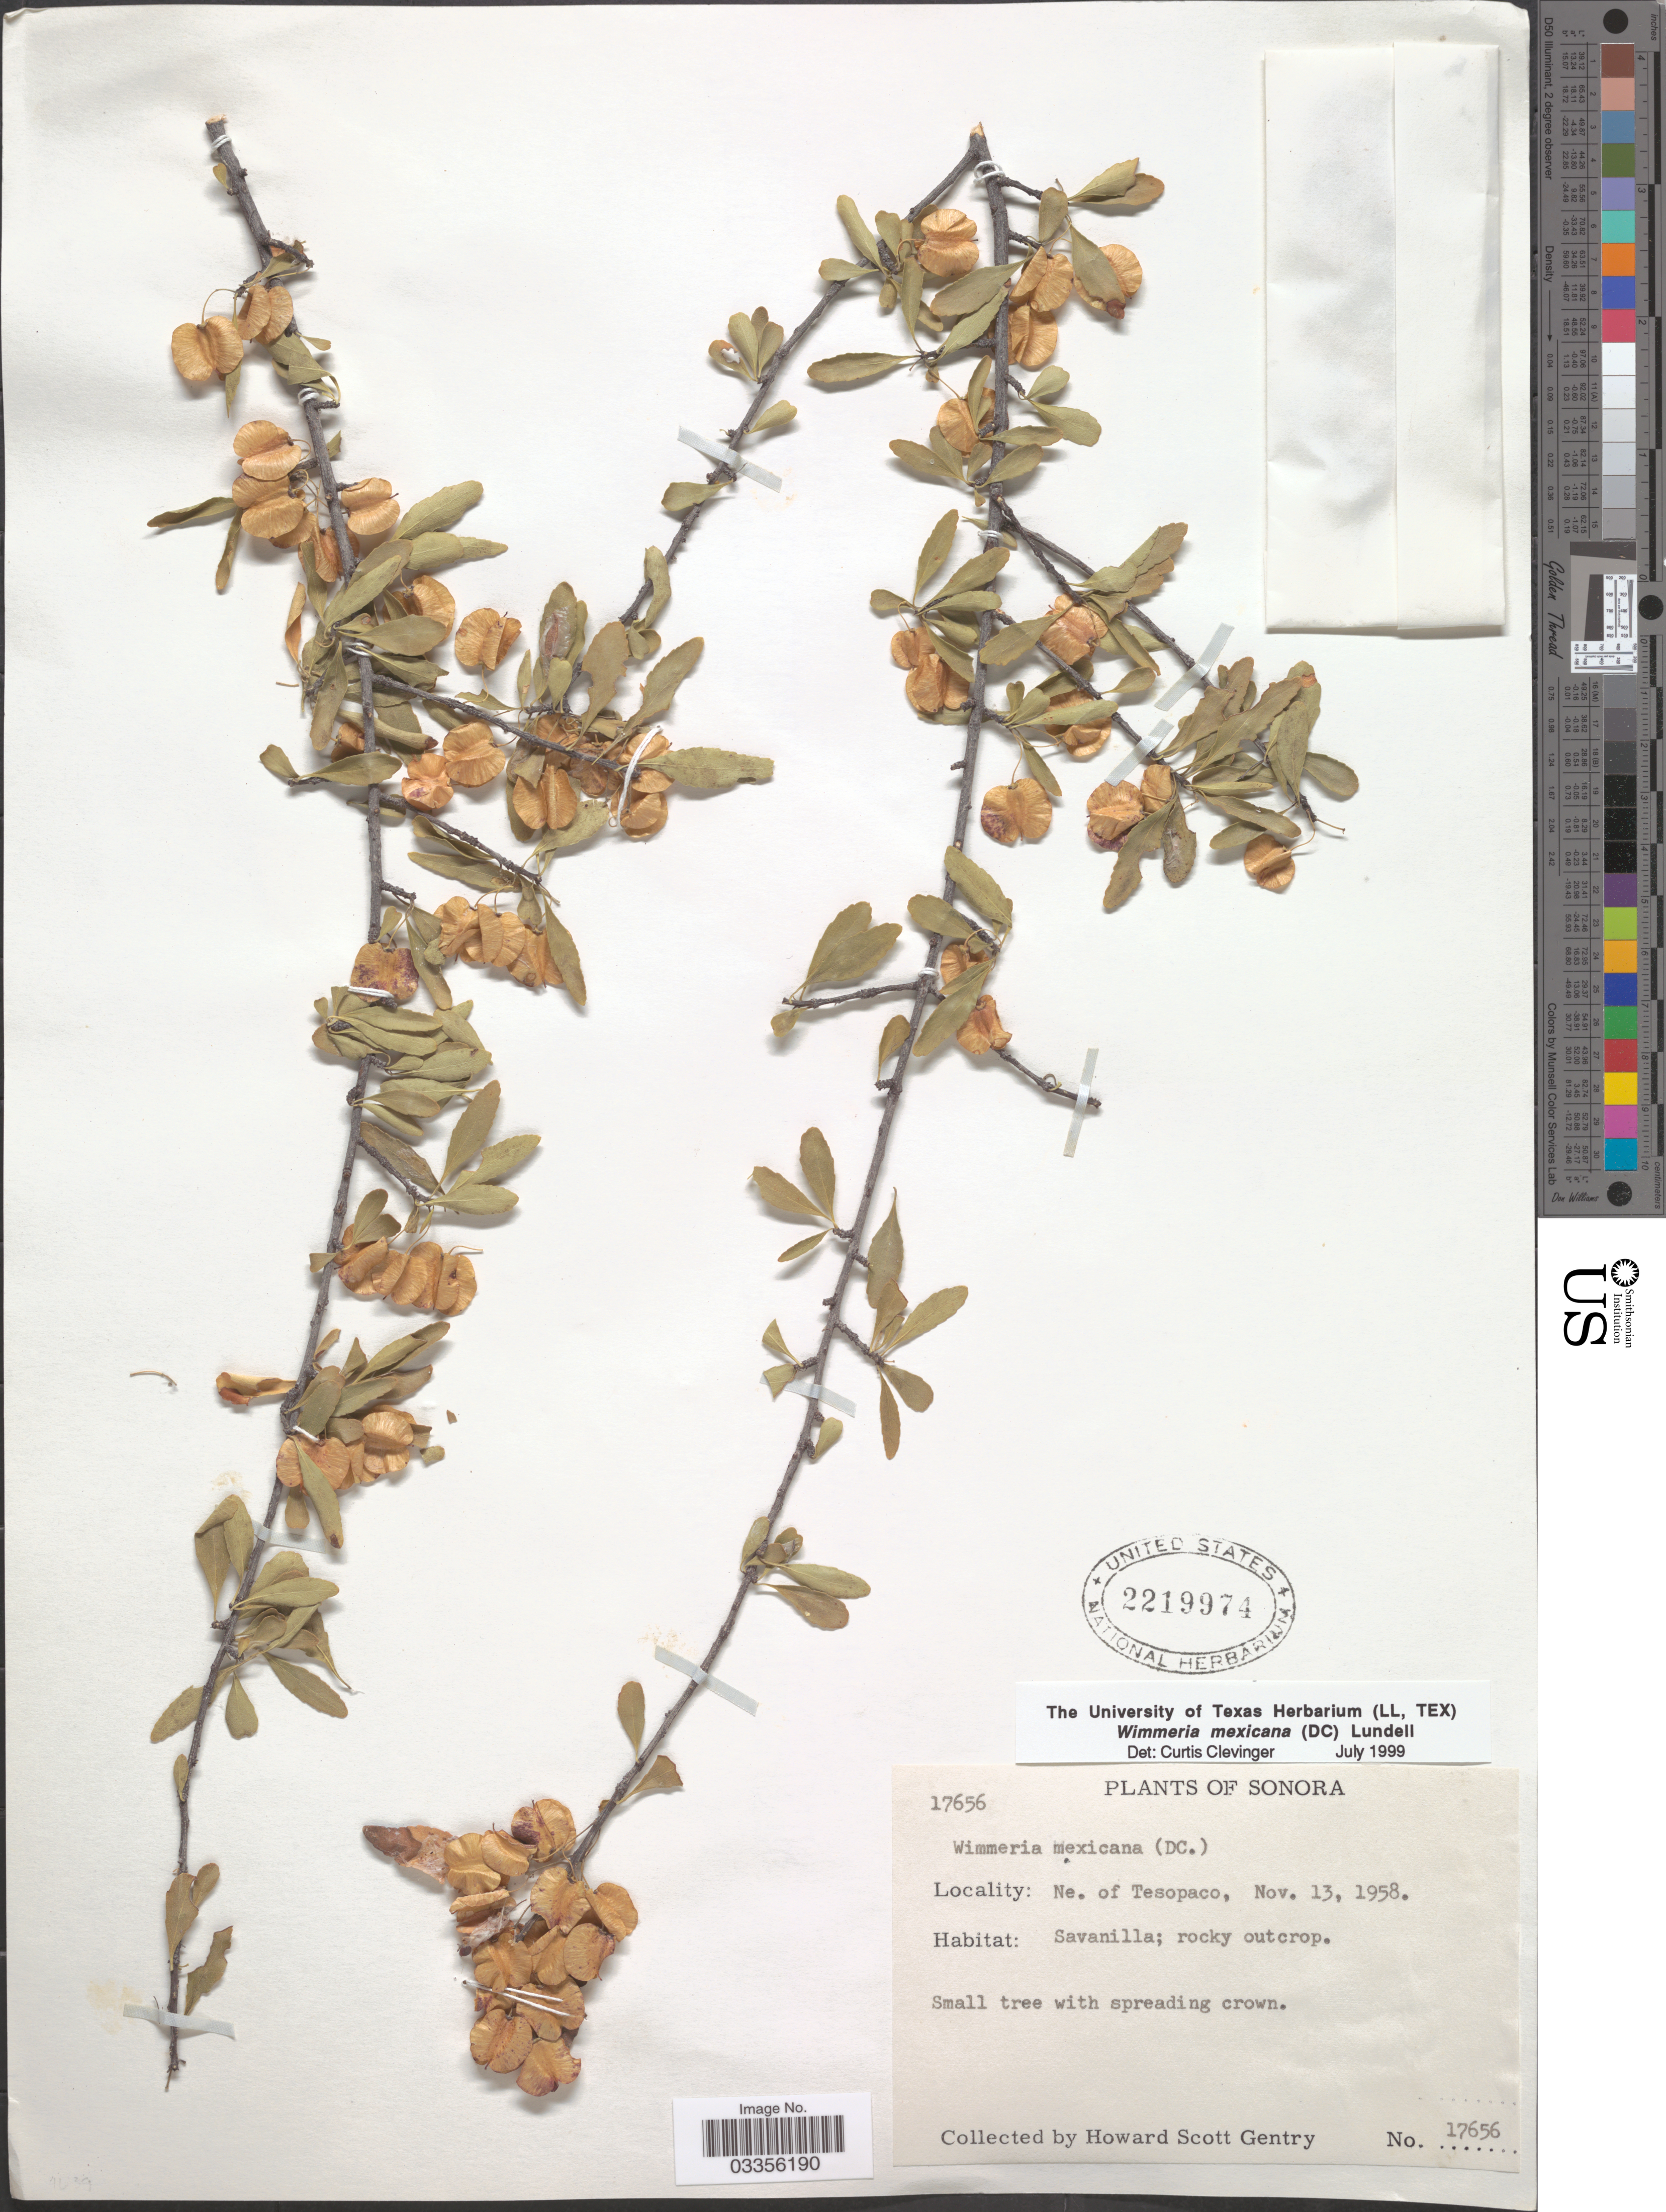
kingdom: Plantae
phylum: Tracheophyta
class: Magnoliopsida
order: Celastrales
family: Celastraceae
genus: Wimmeria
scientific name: Wimmeria mexicana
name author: (DC.) Lundell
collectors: H. S. Gentry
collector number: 17656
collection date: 1958-11-13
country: Mexico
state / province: Sonora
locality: Ne. of Tesopaco.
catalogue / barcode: US 2219974